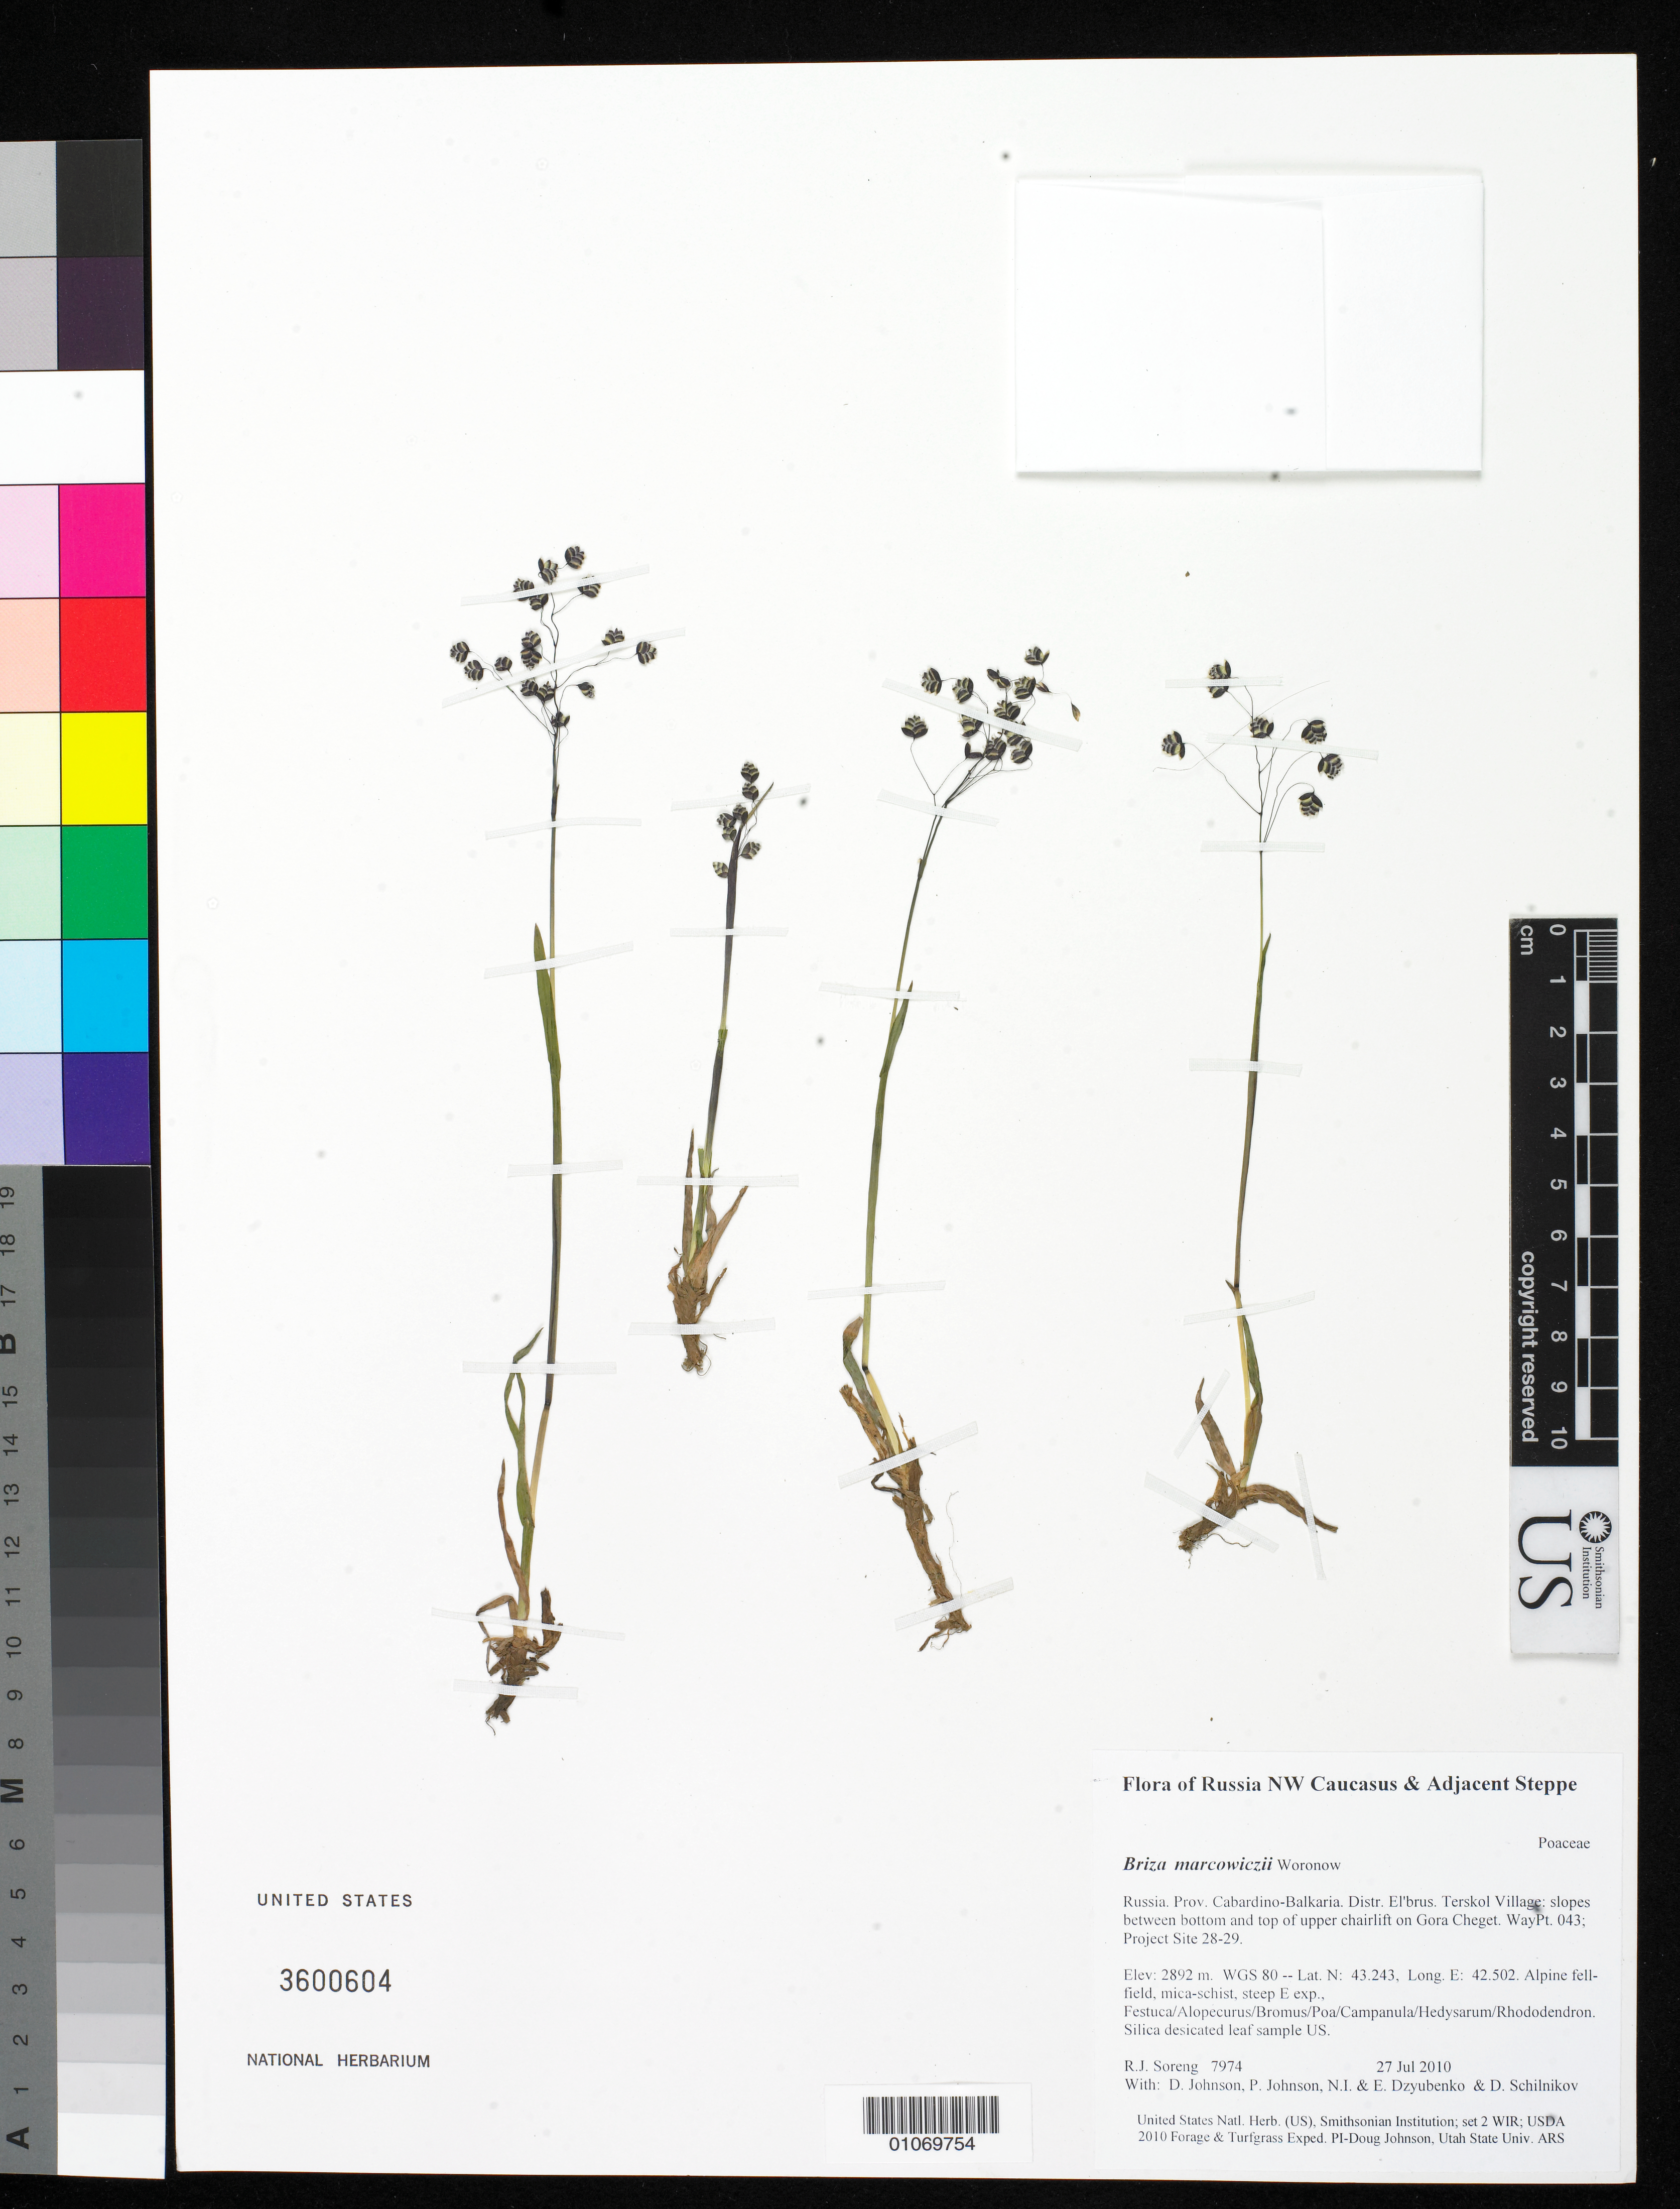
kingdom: Plantae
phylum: Tracheophyta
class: Liliopsida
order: Poales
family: Poaceae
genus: Briza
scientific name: Briza marcowiczii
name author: Woronow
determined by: Soreng, Robert J., Research Associate (BOT), Smithsonian Institution - National Museum of Natural History (UNITED STATES)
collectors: R. J. Soreng, D. Johnson, P. Johnson, N. Dzyubenko, E. Dzyubenko & D. Schilnikov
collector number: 7974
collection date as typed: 27 Jul 2010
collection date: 2010-07-27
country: Russian Federation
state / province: Kabardino-Balkar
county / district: El'brus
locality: Terskol Village: slopes between bottom and top of upper chairlift on Gora Cheget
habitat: Alpine fell-field, mica-schist, steep E exp., Festuca/Alopecurus/Bromus/Poa/Campanula/Hedysarum/Rhododendron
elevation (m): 2892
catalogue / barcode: US 3600604